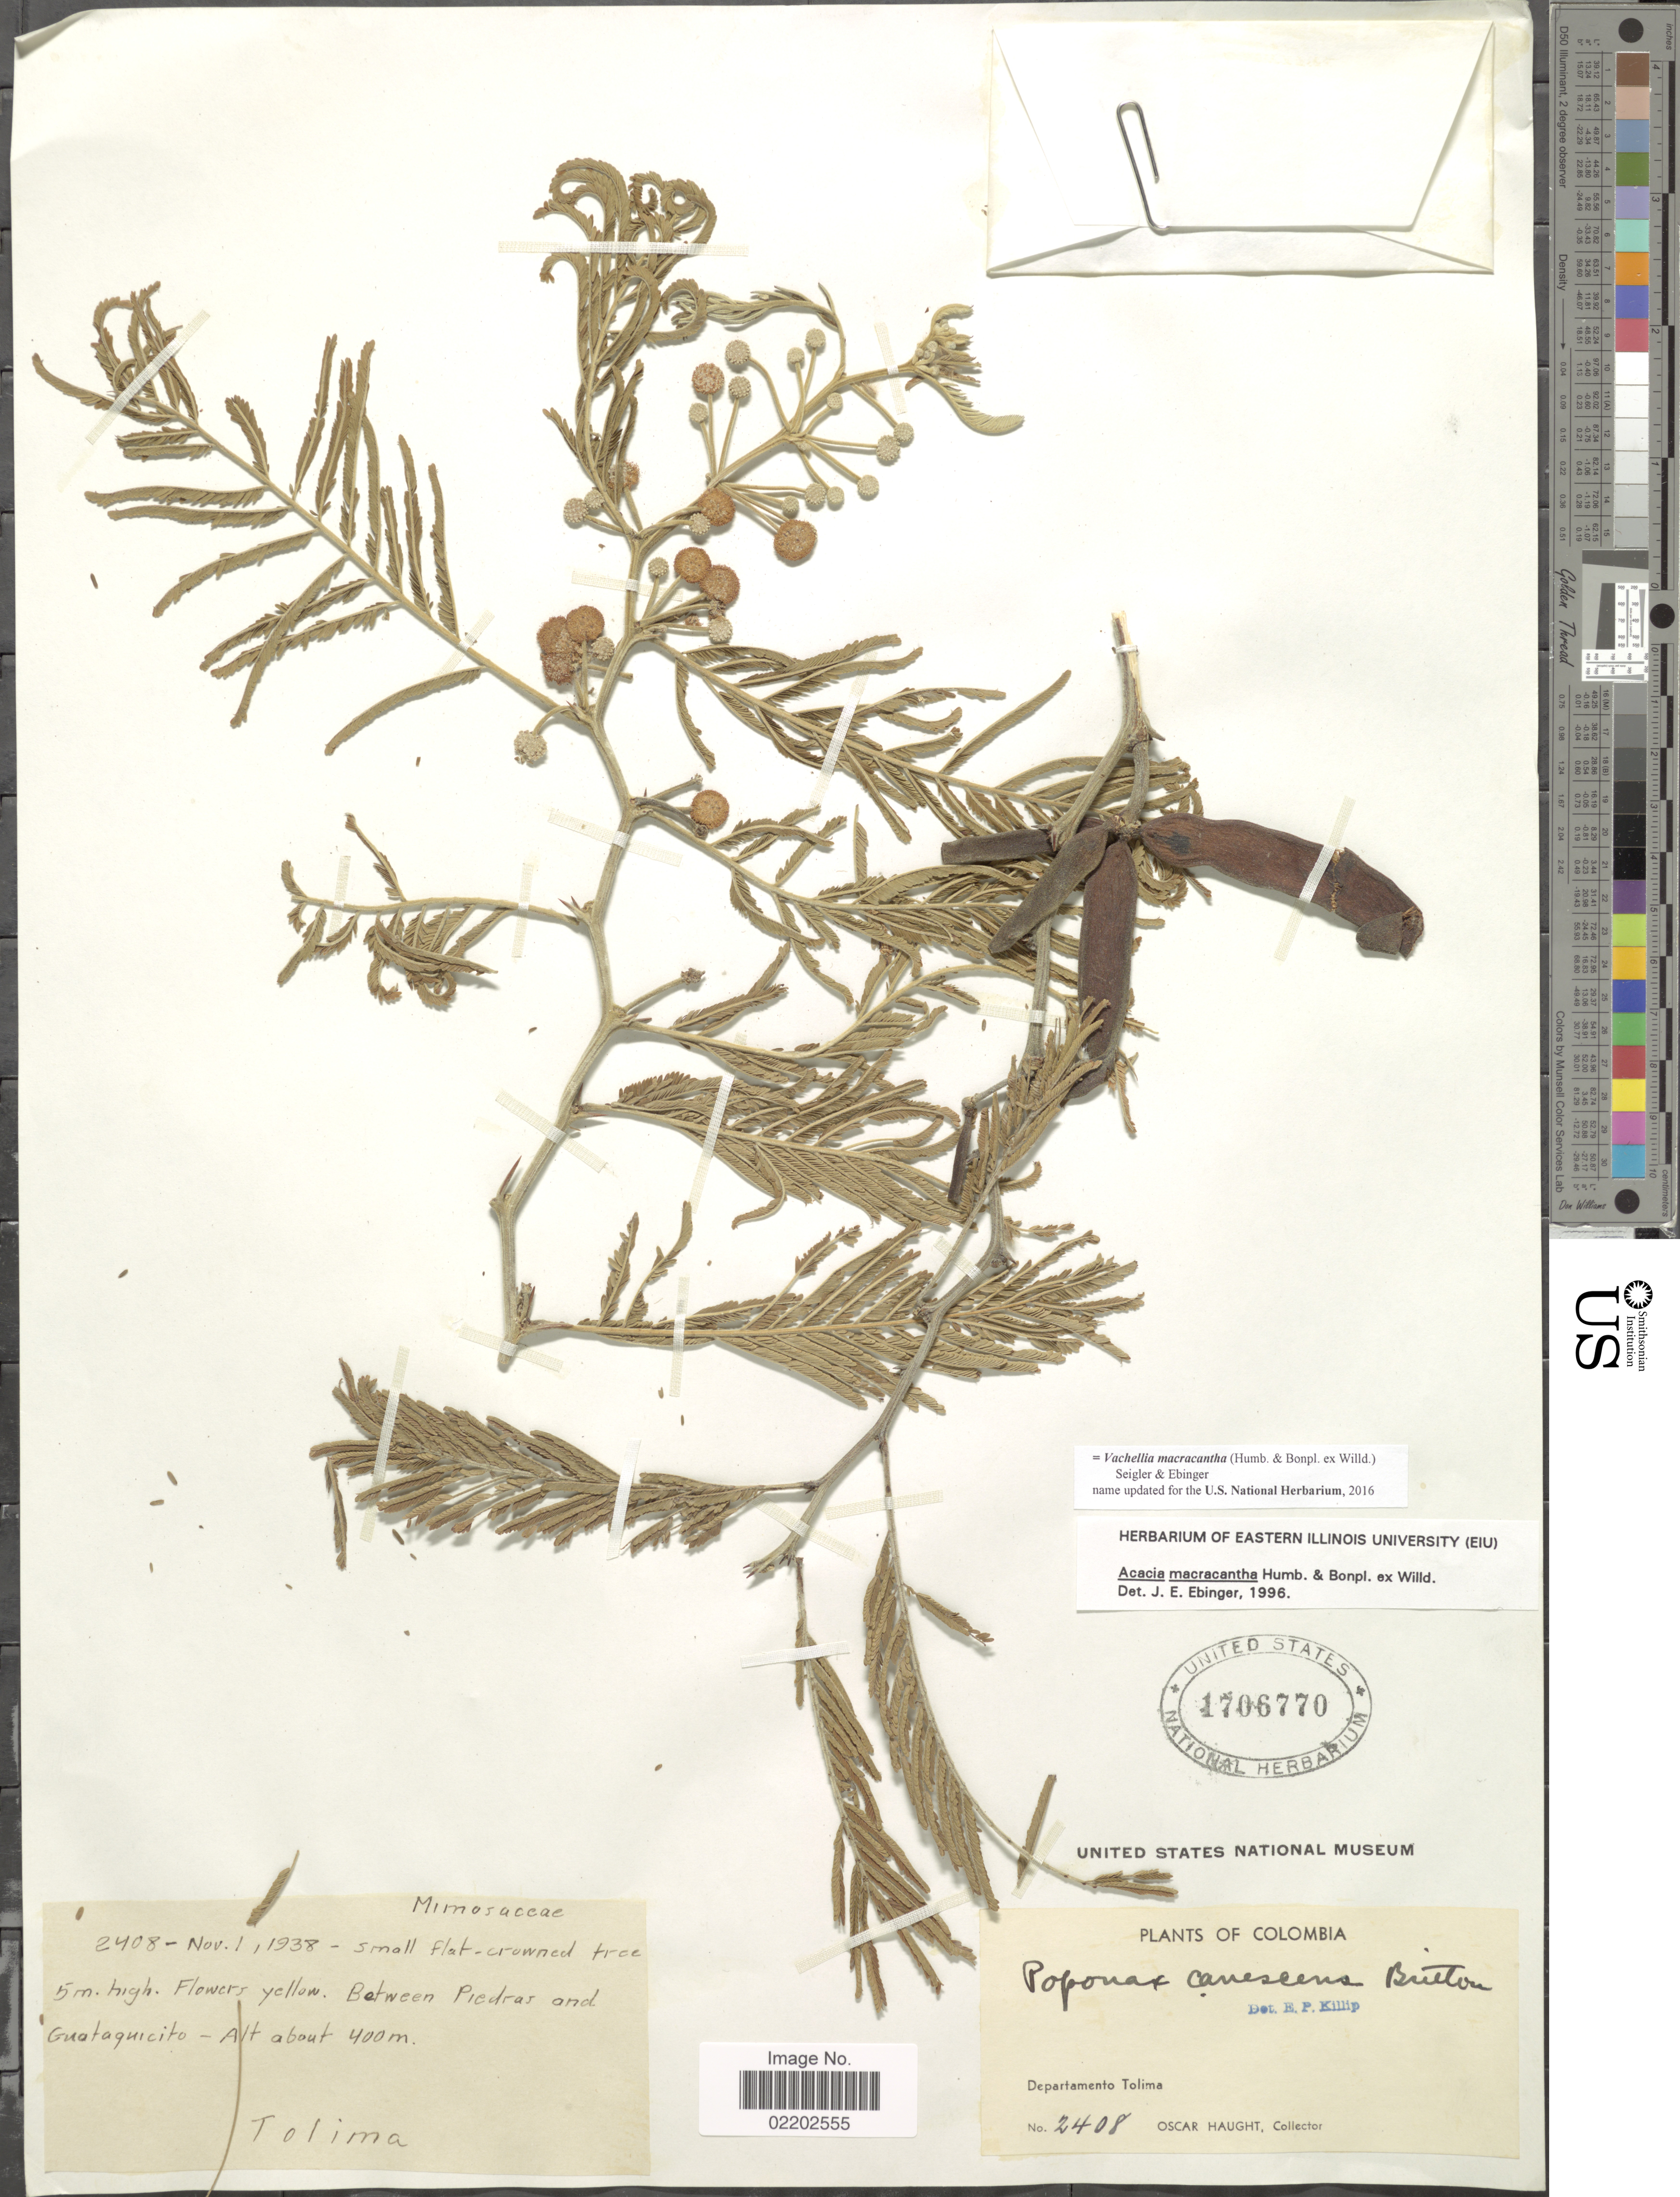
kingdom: Plantae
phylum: Tracheophyta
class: Magnoliopsida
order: Fabales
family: Fabaceae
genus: Vachellia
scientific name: Vachellia macracantha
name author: (Humb. & Bonpl. ex Willd.) Seigler & Ebinger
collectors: O. L. Haught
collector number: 2408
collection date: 1938-11-01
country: Colombia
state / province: Tolima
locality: Between Piedras and Guiataquicito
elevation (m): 400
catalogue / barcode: US 1706770